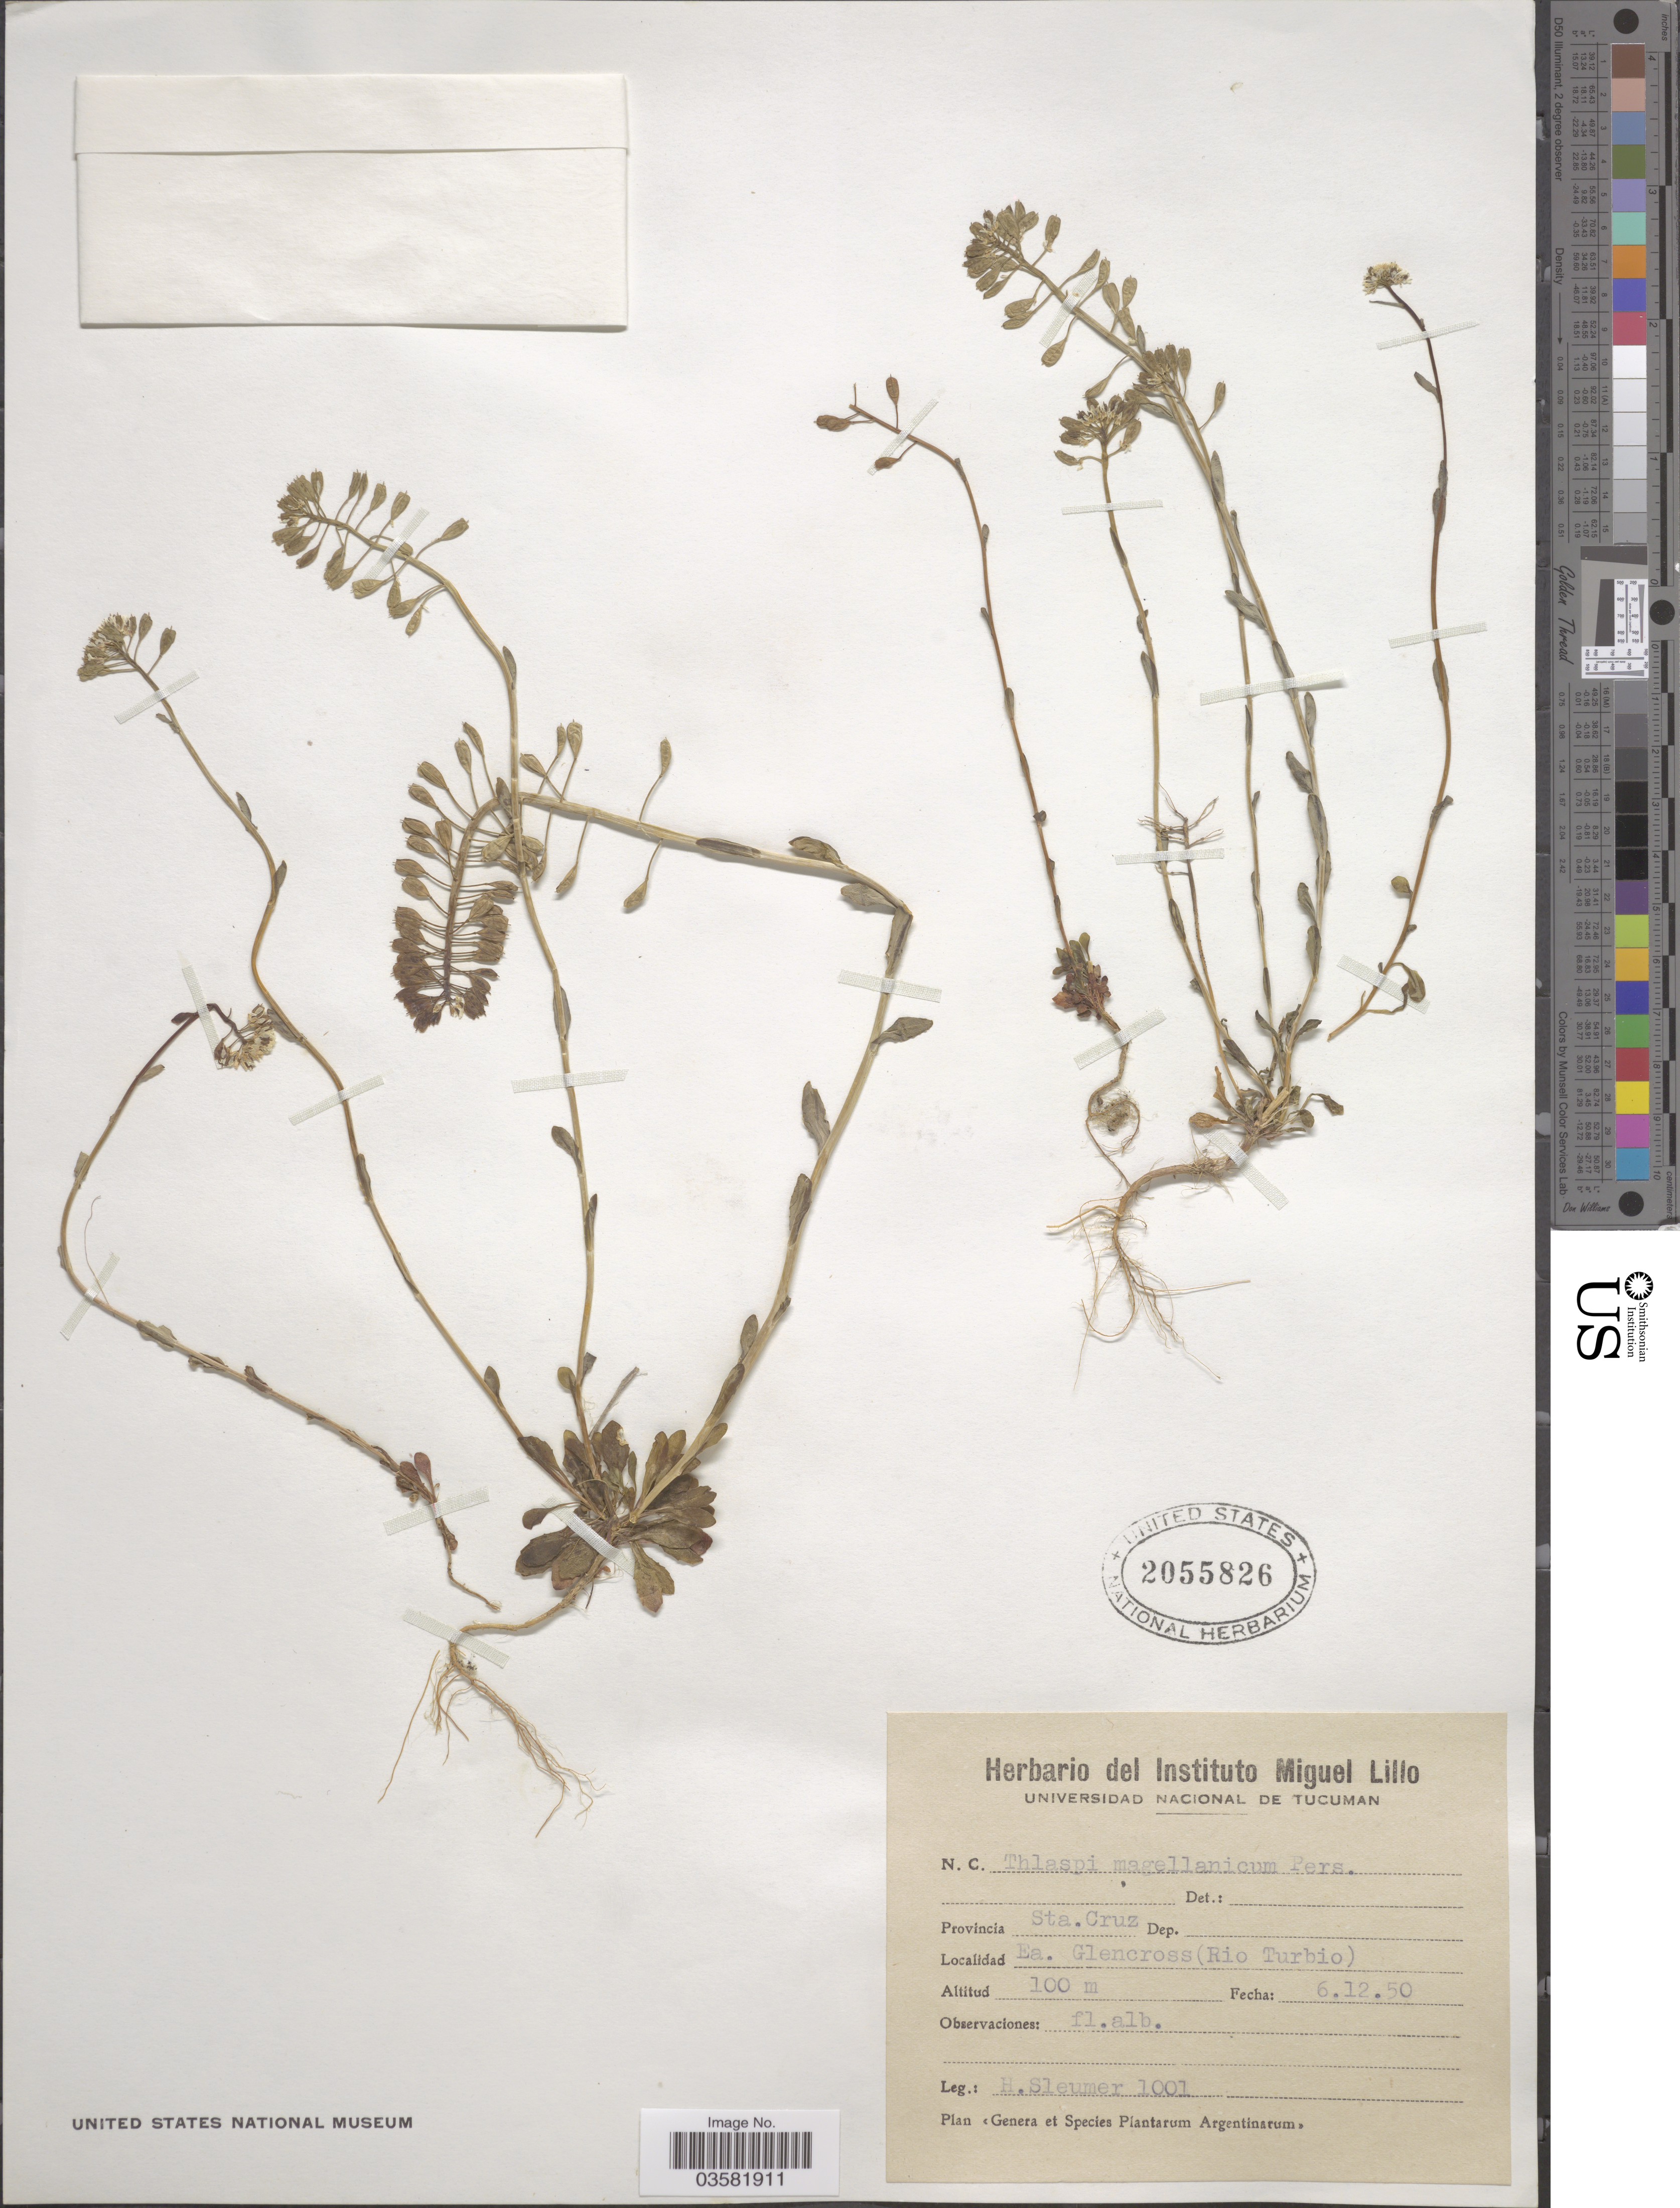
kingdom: Plantae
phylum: Tracheophyta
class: Magnoliopsida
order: Brassicales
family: Brassicaceae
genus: Thlaspi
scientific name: Thlaspi magellanicum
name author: Pers.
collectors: H. O. Sleumer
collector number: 1001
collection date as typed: Transcribed d/m/y: 6/12/50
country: Argentina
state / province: Santa Cruz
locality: Ea. Glencross (Rio Turbio).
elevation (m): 100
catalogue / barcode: US 2055826